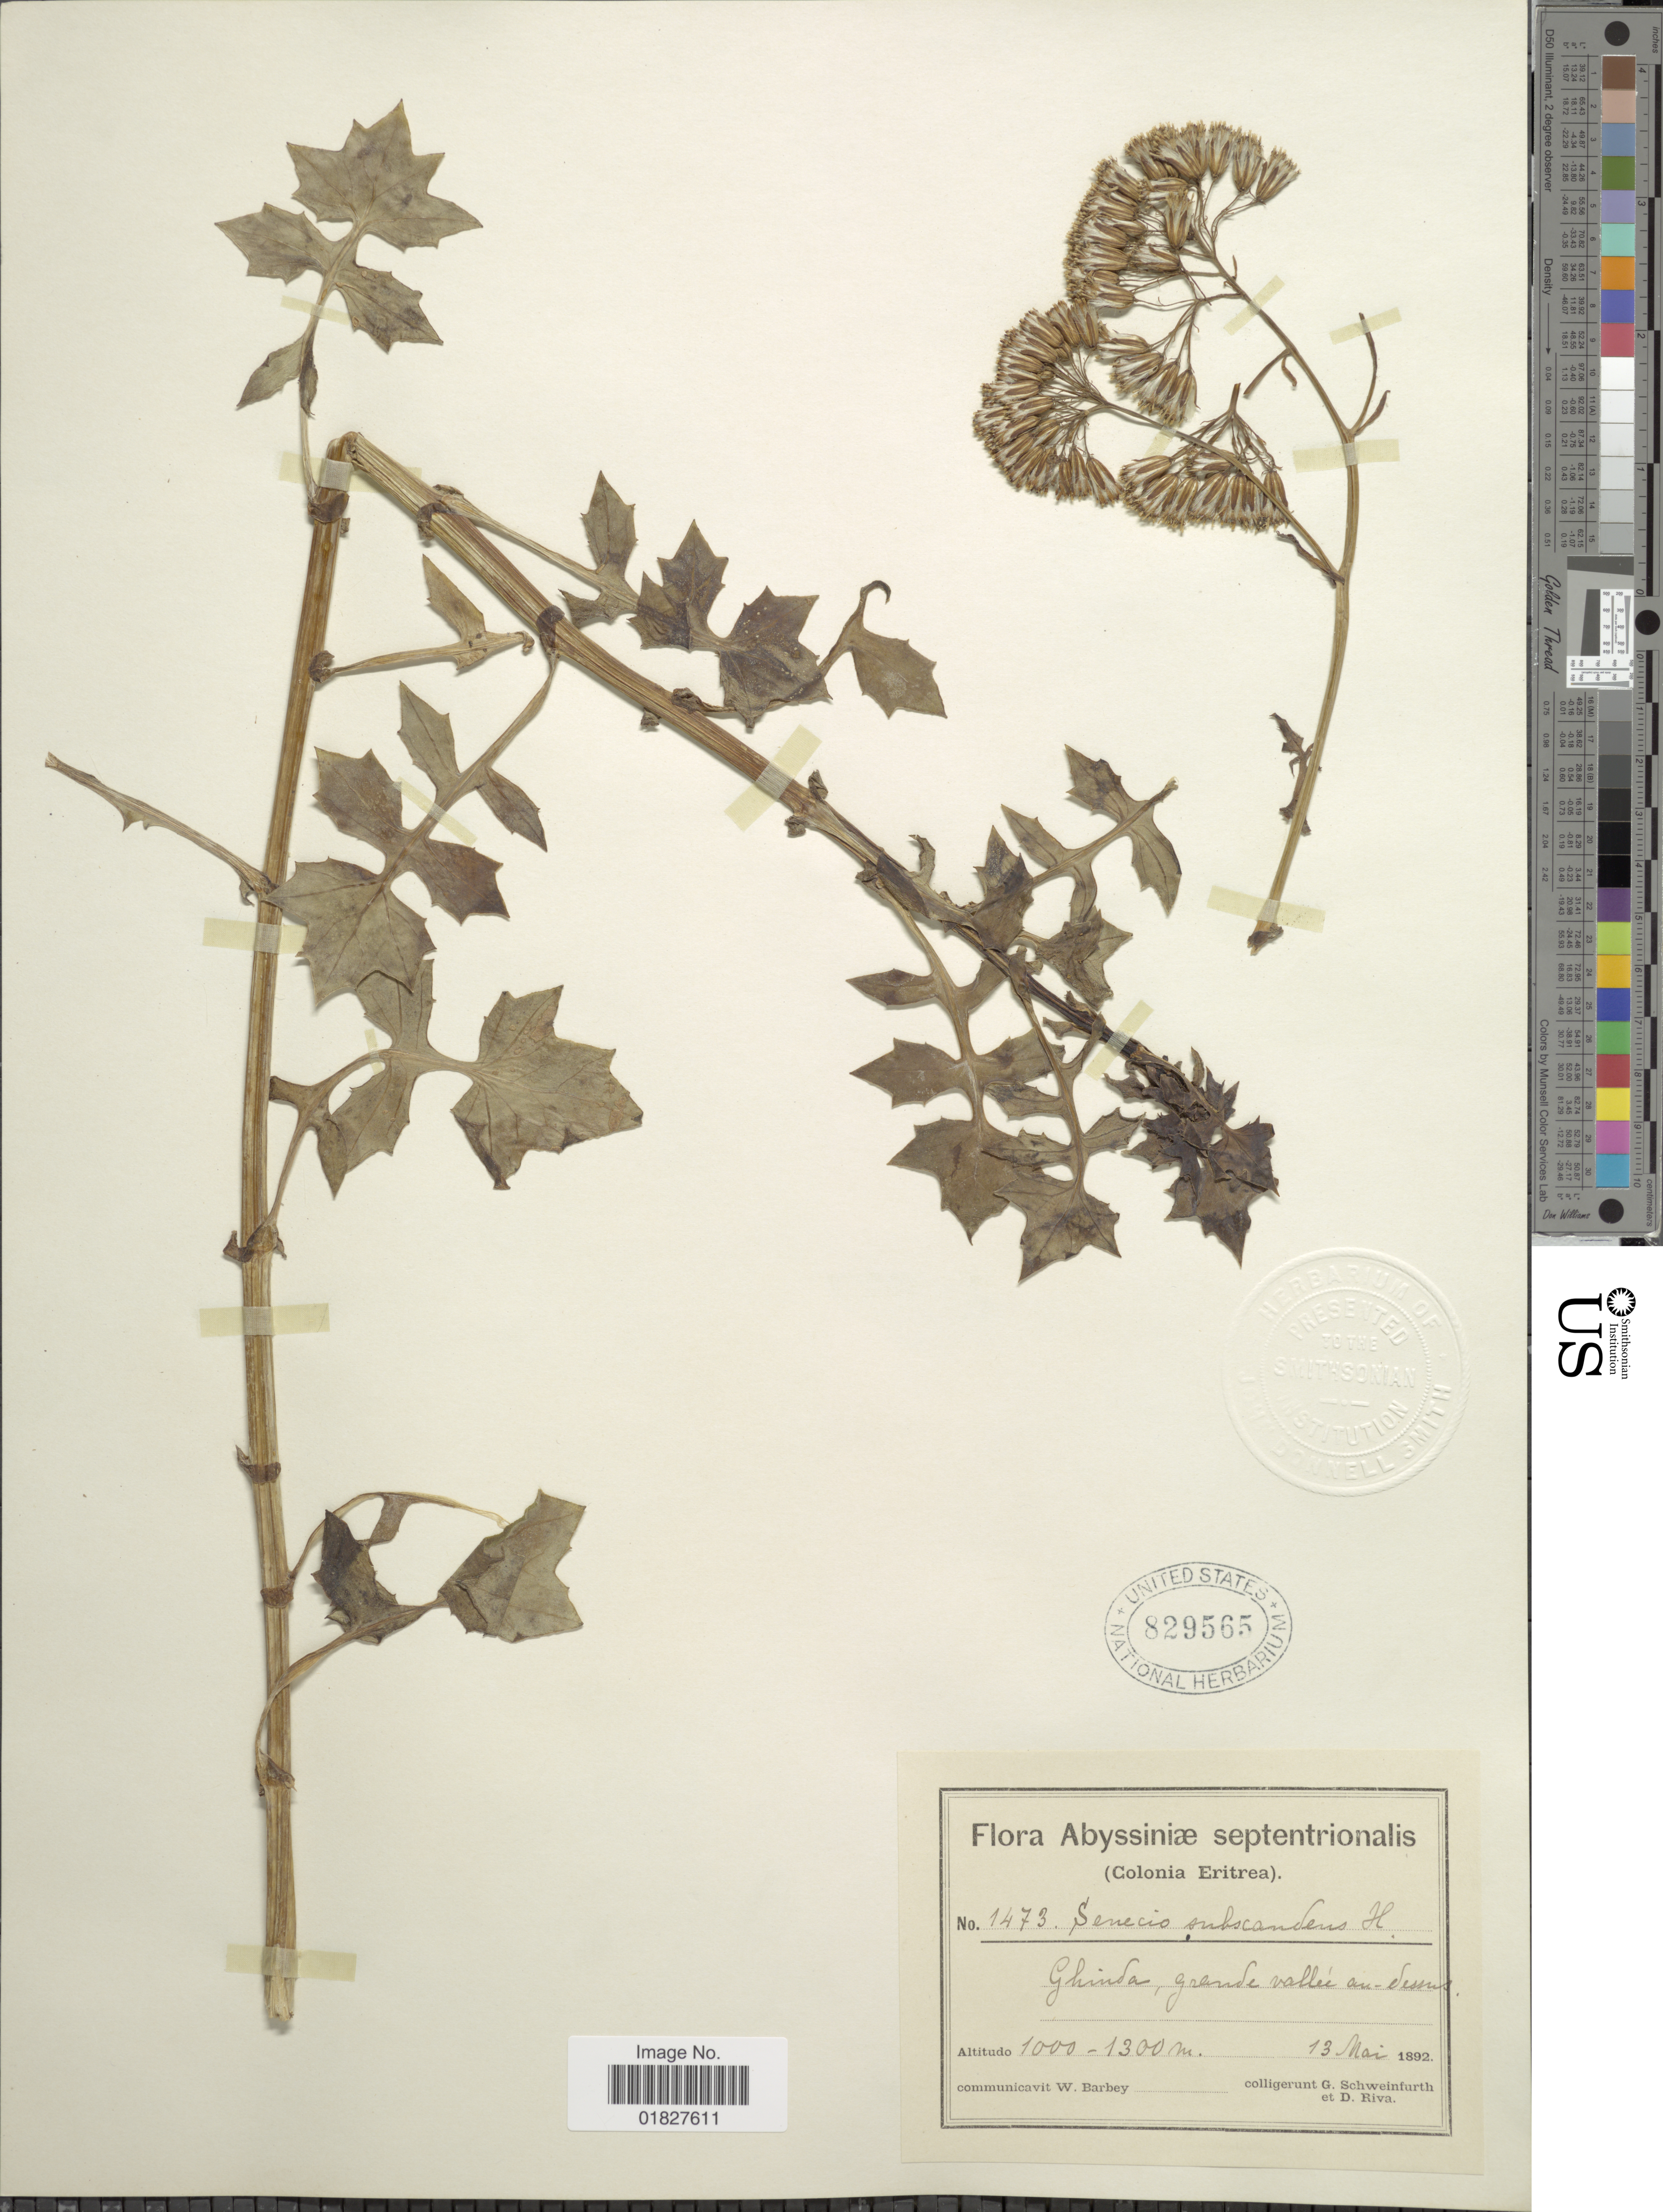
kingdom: Plantae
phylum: Tracheophyta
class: Magnoliopsida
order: Asterales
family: Asteraceae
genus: Solanecio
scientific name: Solanecio angulatus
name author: (Vahl) C. Jeffrey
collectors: G. A. Schweinfurth (herbarium) & D. Riva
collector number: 1473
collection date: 1892-05-13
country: Eritrea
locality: Abyssiniae, Ghinda.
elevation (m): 1000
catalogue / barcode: US 829565